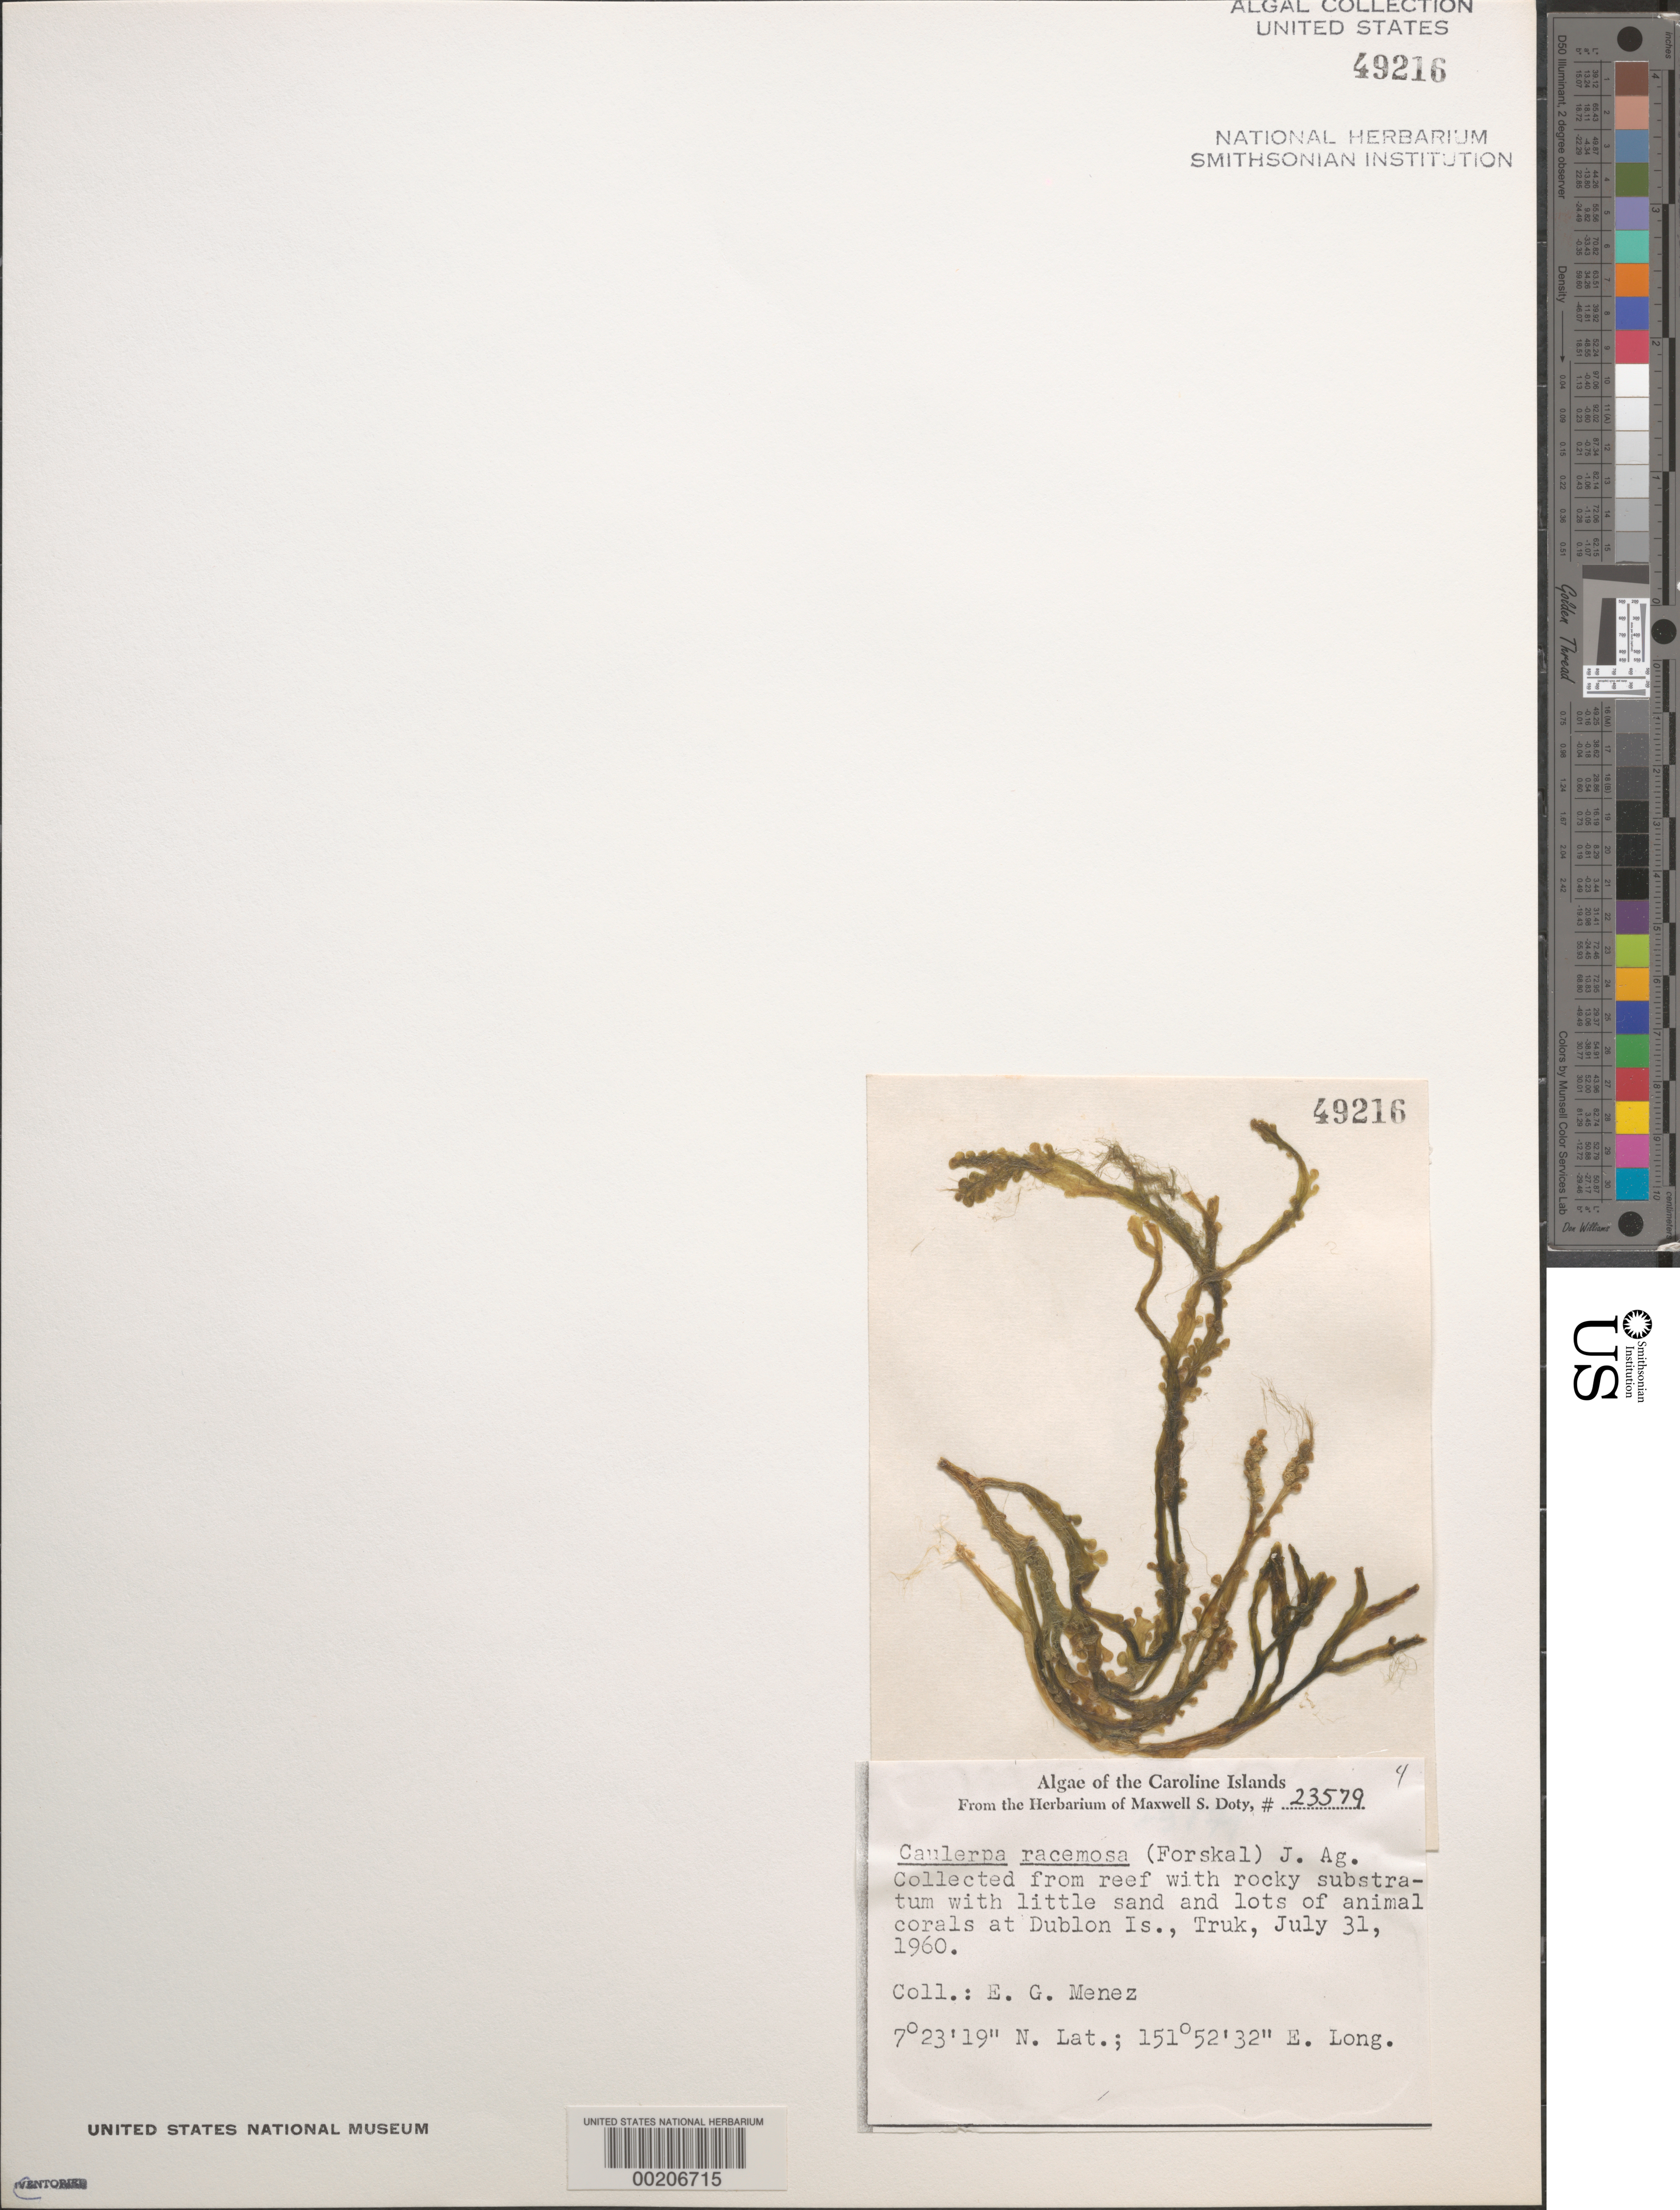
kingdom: Plantae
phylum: Chlorophyta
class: Ulvophyceae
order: Bryopsidales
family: Caulerpaceae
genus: Caulerpa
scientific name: Caulerpa racemosa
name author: (Forssk.) J. Agardh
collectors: Meñez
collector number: MSD 23579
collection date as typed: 31 Jul 1960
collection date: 1960-07-31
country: Micronesia, Federated States of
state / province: Truk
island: Dublon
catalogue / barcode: US 49216